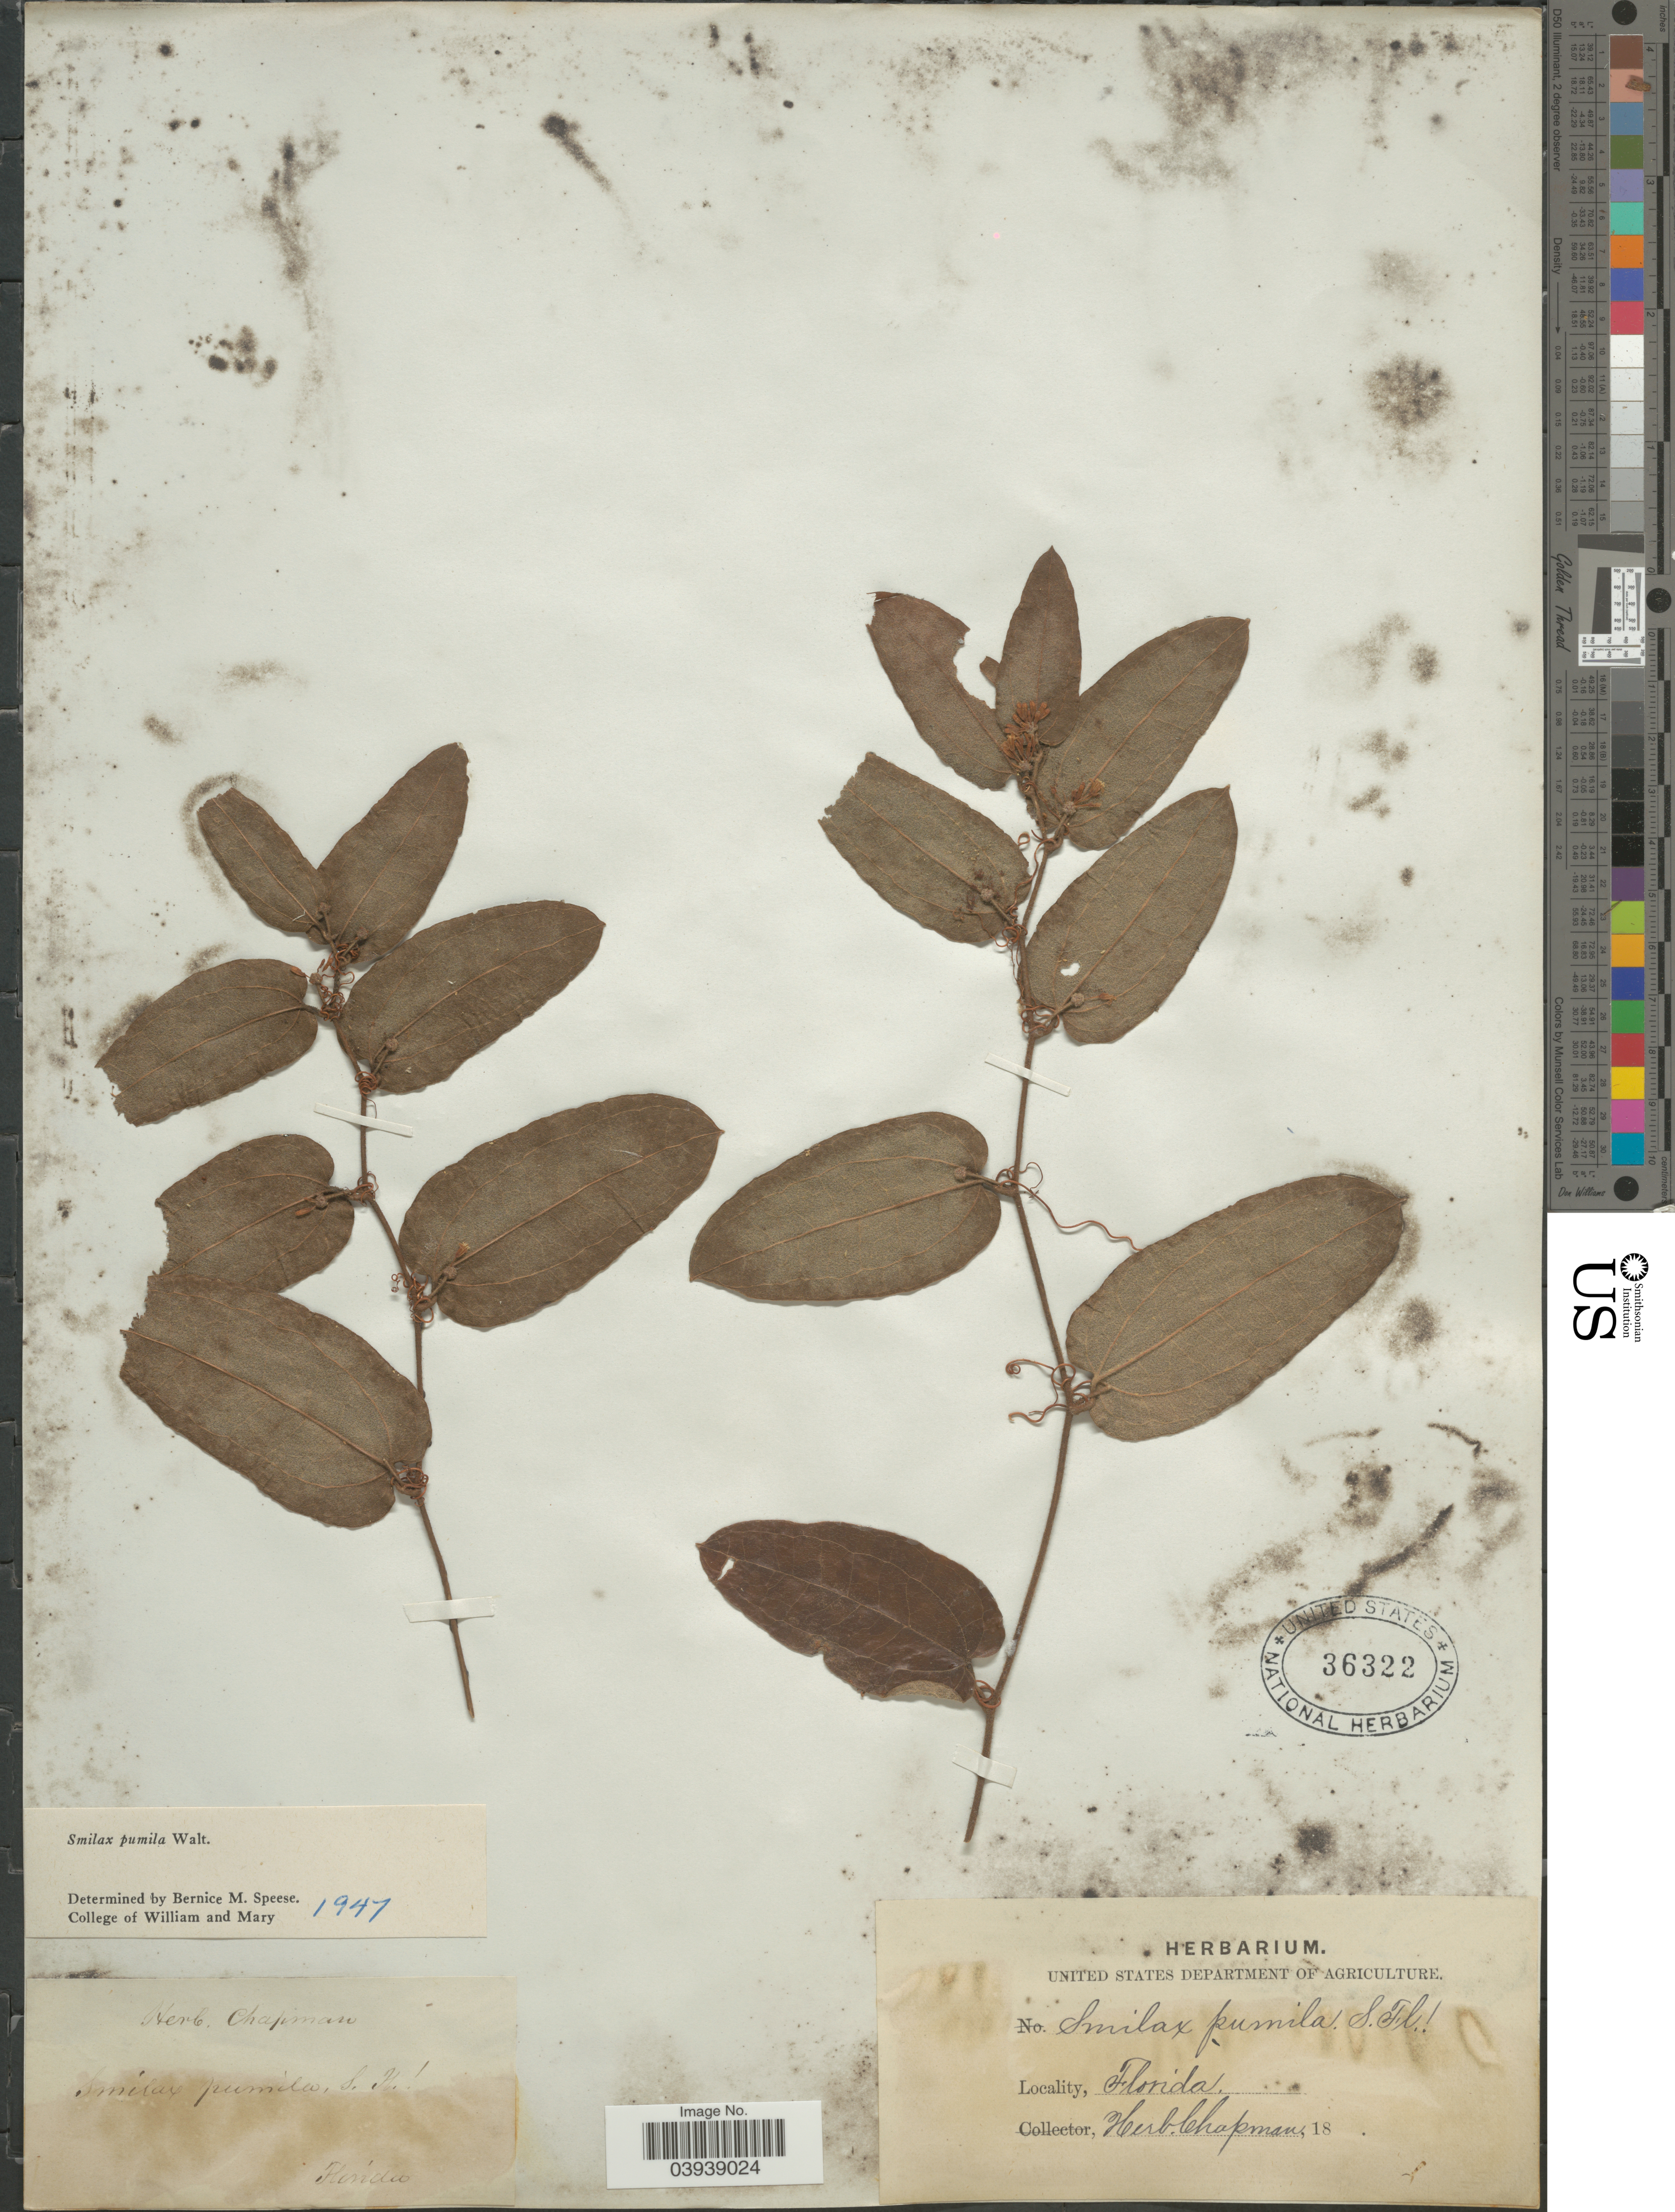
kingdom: Plantae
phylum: Tracheophyta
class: Liliopsida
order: Liliales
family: Smilacaceae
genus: Smilax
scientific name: Smilax pumila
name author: Walter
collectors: ex herb. Chapman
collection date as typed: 18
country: United States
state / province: Florida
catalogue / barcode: US 36322